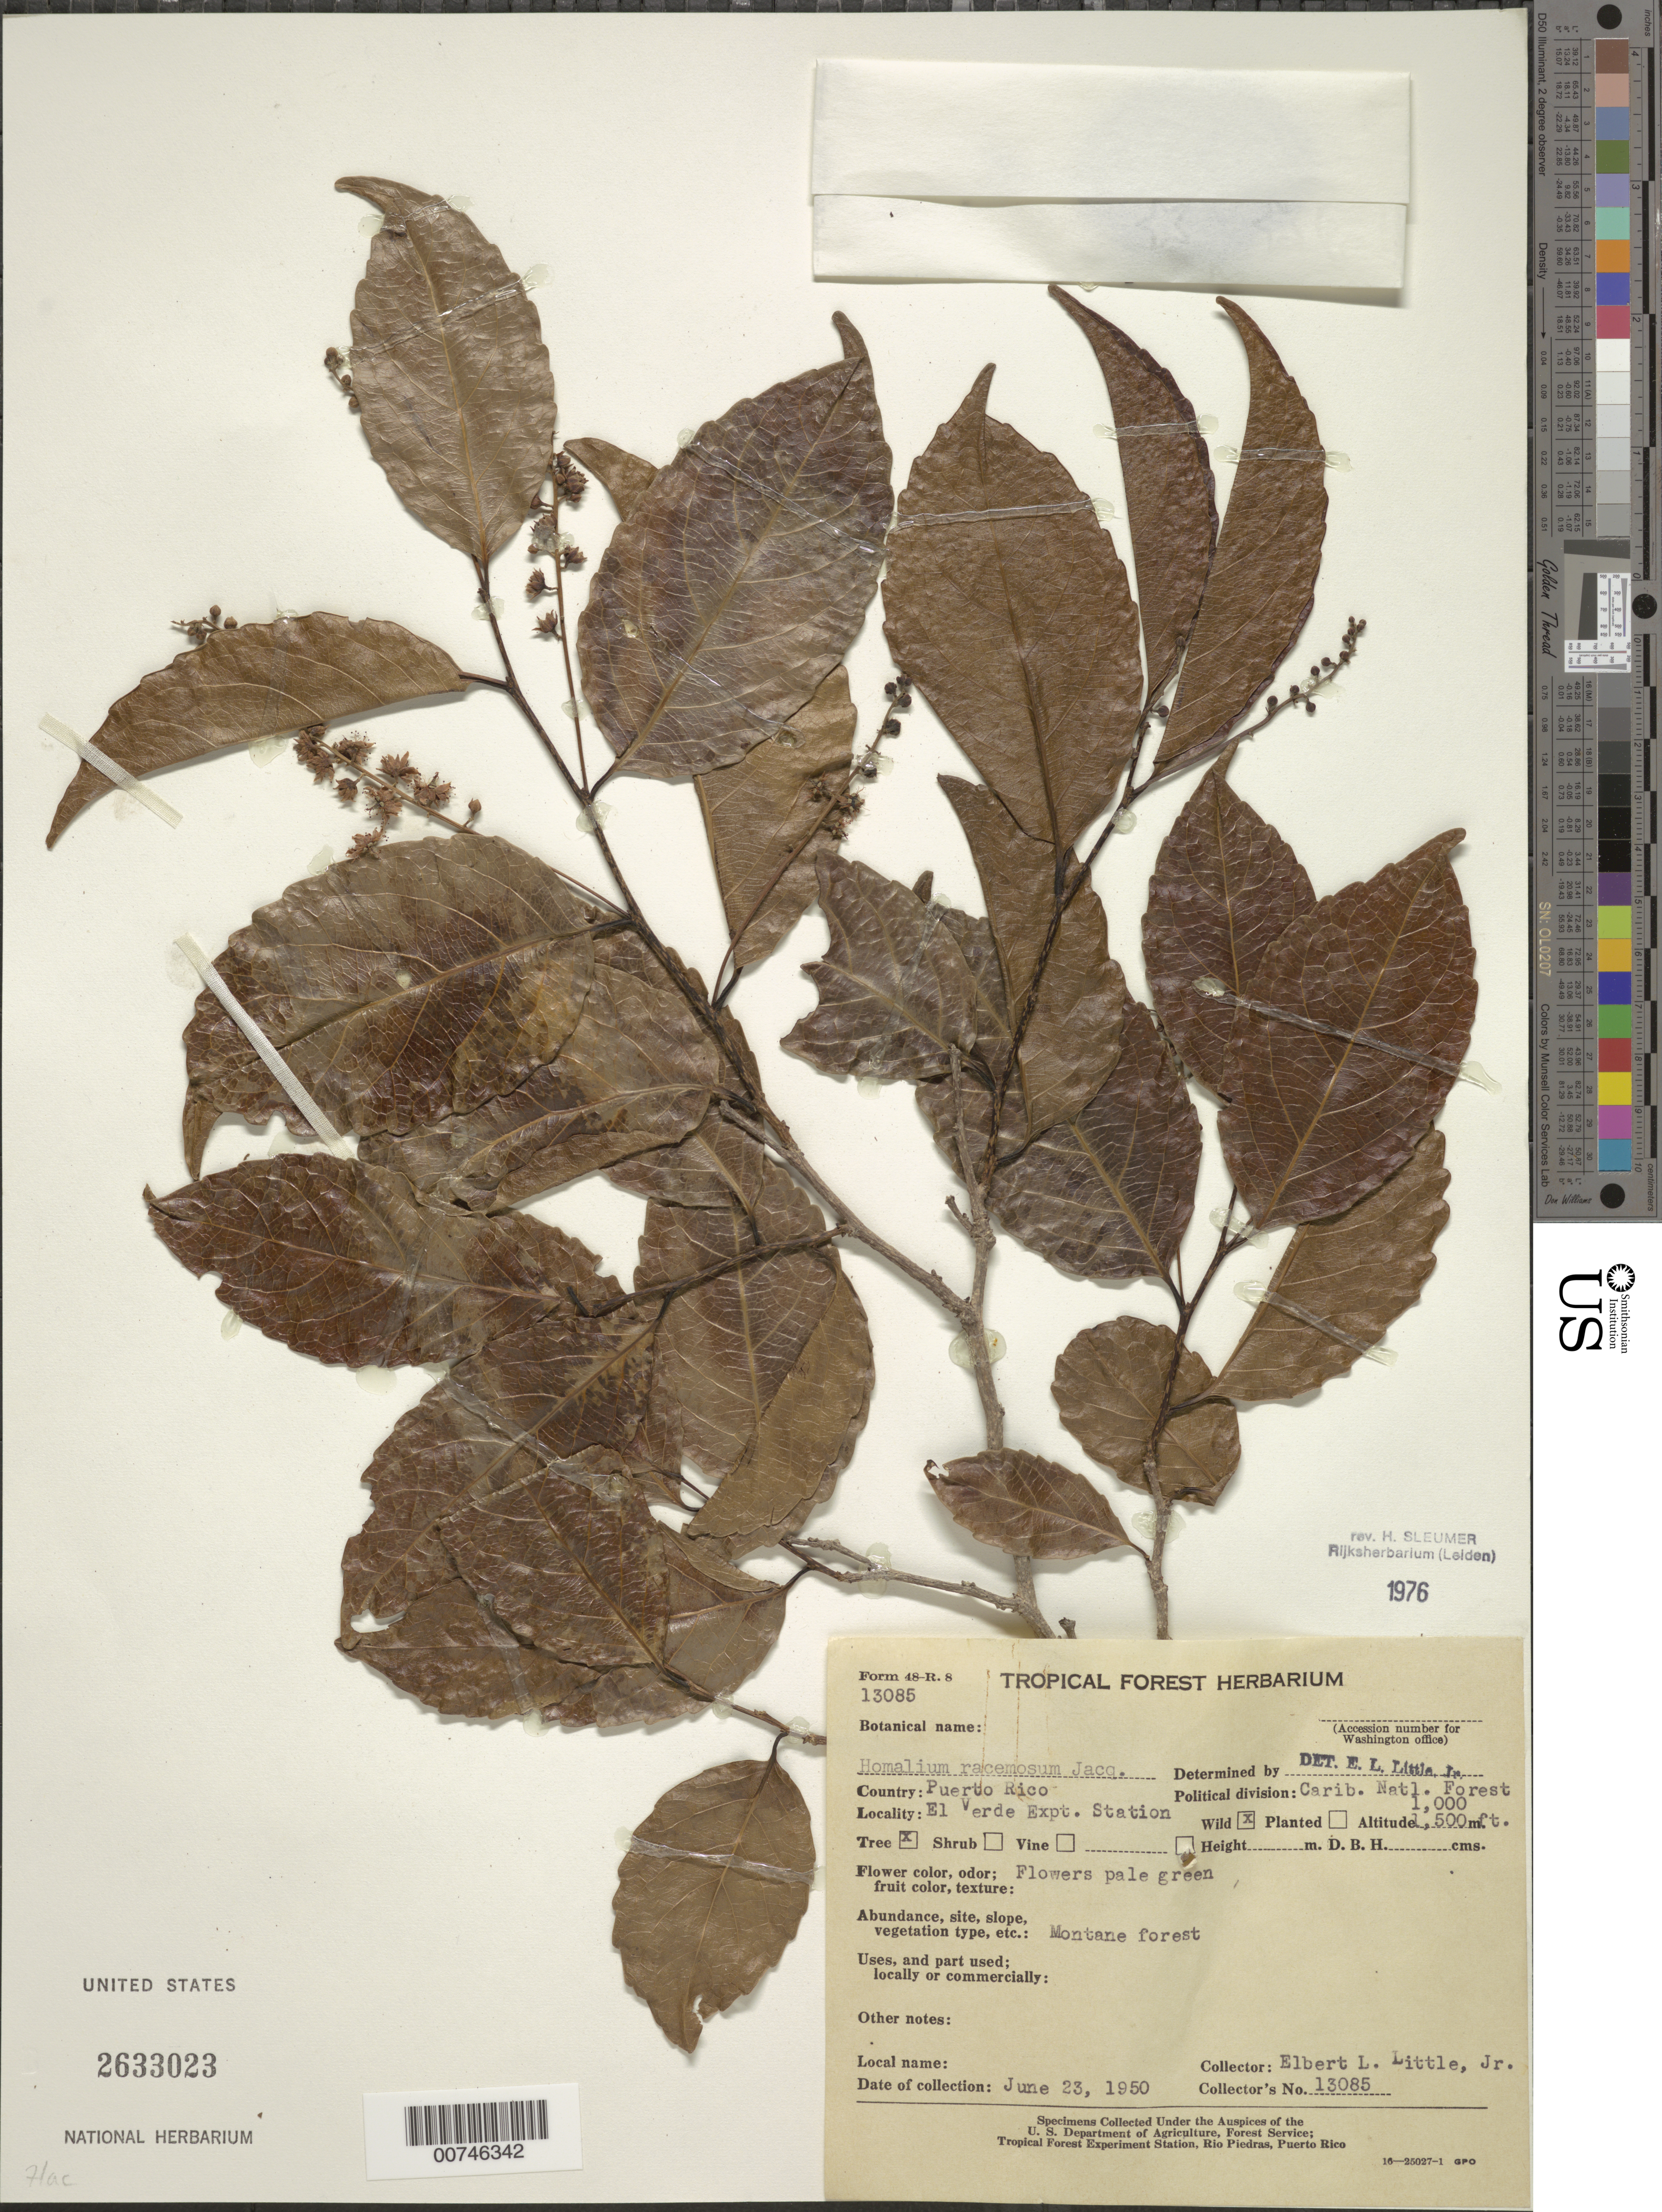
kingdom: Plantae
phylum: Tracheophyta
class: Magnoliopsida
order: Malpighiales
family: Salicaceae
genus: Homalium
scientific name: Homalium racemosum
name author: Jacq.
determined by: Little, Elbert L., Jr., (FSSR), United States Department of Agriculture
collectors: E. L. Little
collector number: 13085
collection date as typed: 23 Jun 1950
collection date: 1950-06-23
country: Puerto Rico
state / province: Río Grande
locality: Caribbean National Forest. El Verde Expt. Station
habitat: Montane forest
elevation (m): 305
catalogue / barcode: US 2633023